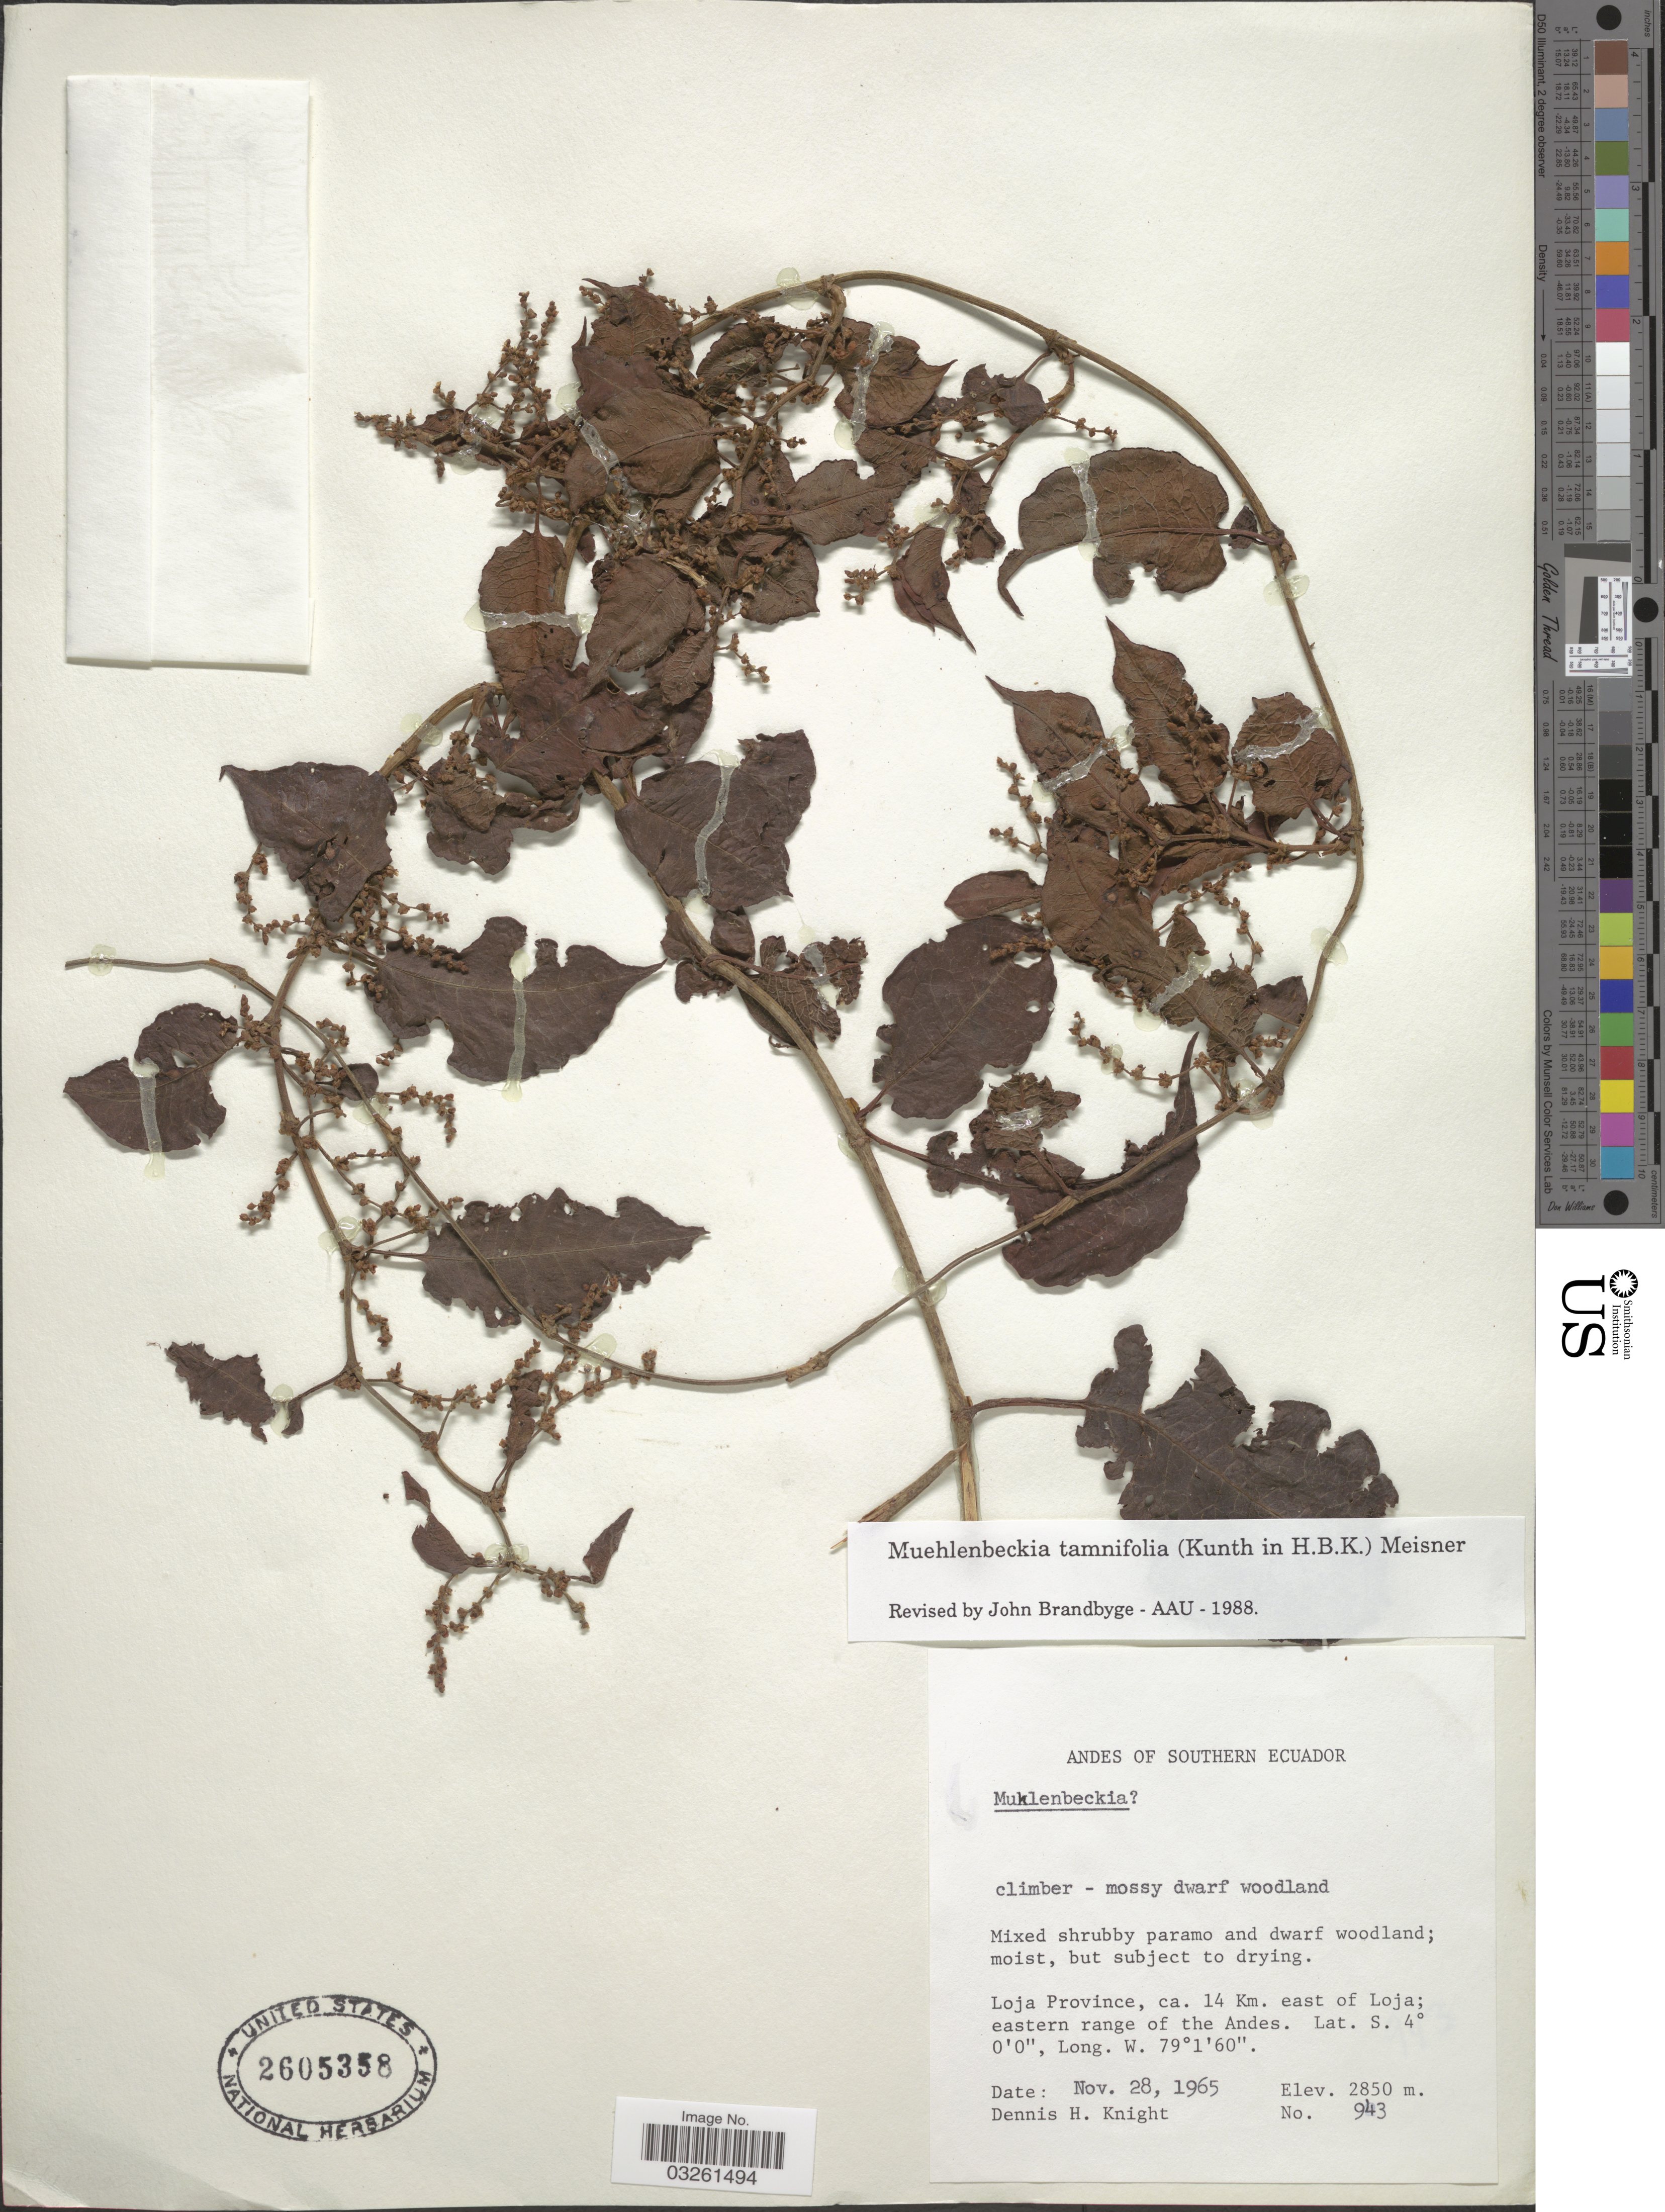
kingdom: Plantae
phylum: Tracheophyta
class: Magnoliopsida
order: Caryophyllales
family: Polygonaceae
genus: Muehlenbeckia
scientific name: Muehlenbeckia tamnifolia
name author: (Kunth) Meisn.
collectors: D. Knight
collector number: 943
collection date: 1965-11-28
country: Ecuador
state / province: Loja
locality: Andes of Southern Ecuador, ca. 14 Km. east of Loja; eastern range of the Andes.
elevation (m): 2850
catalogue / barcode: US 2605358